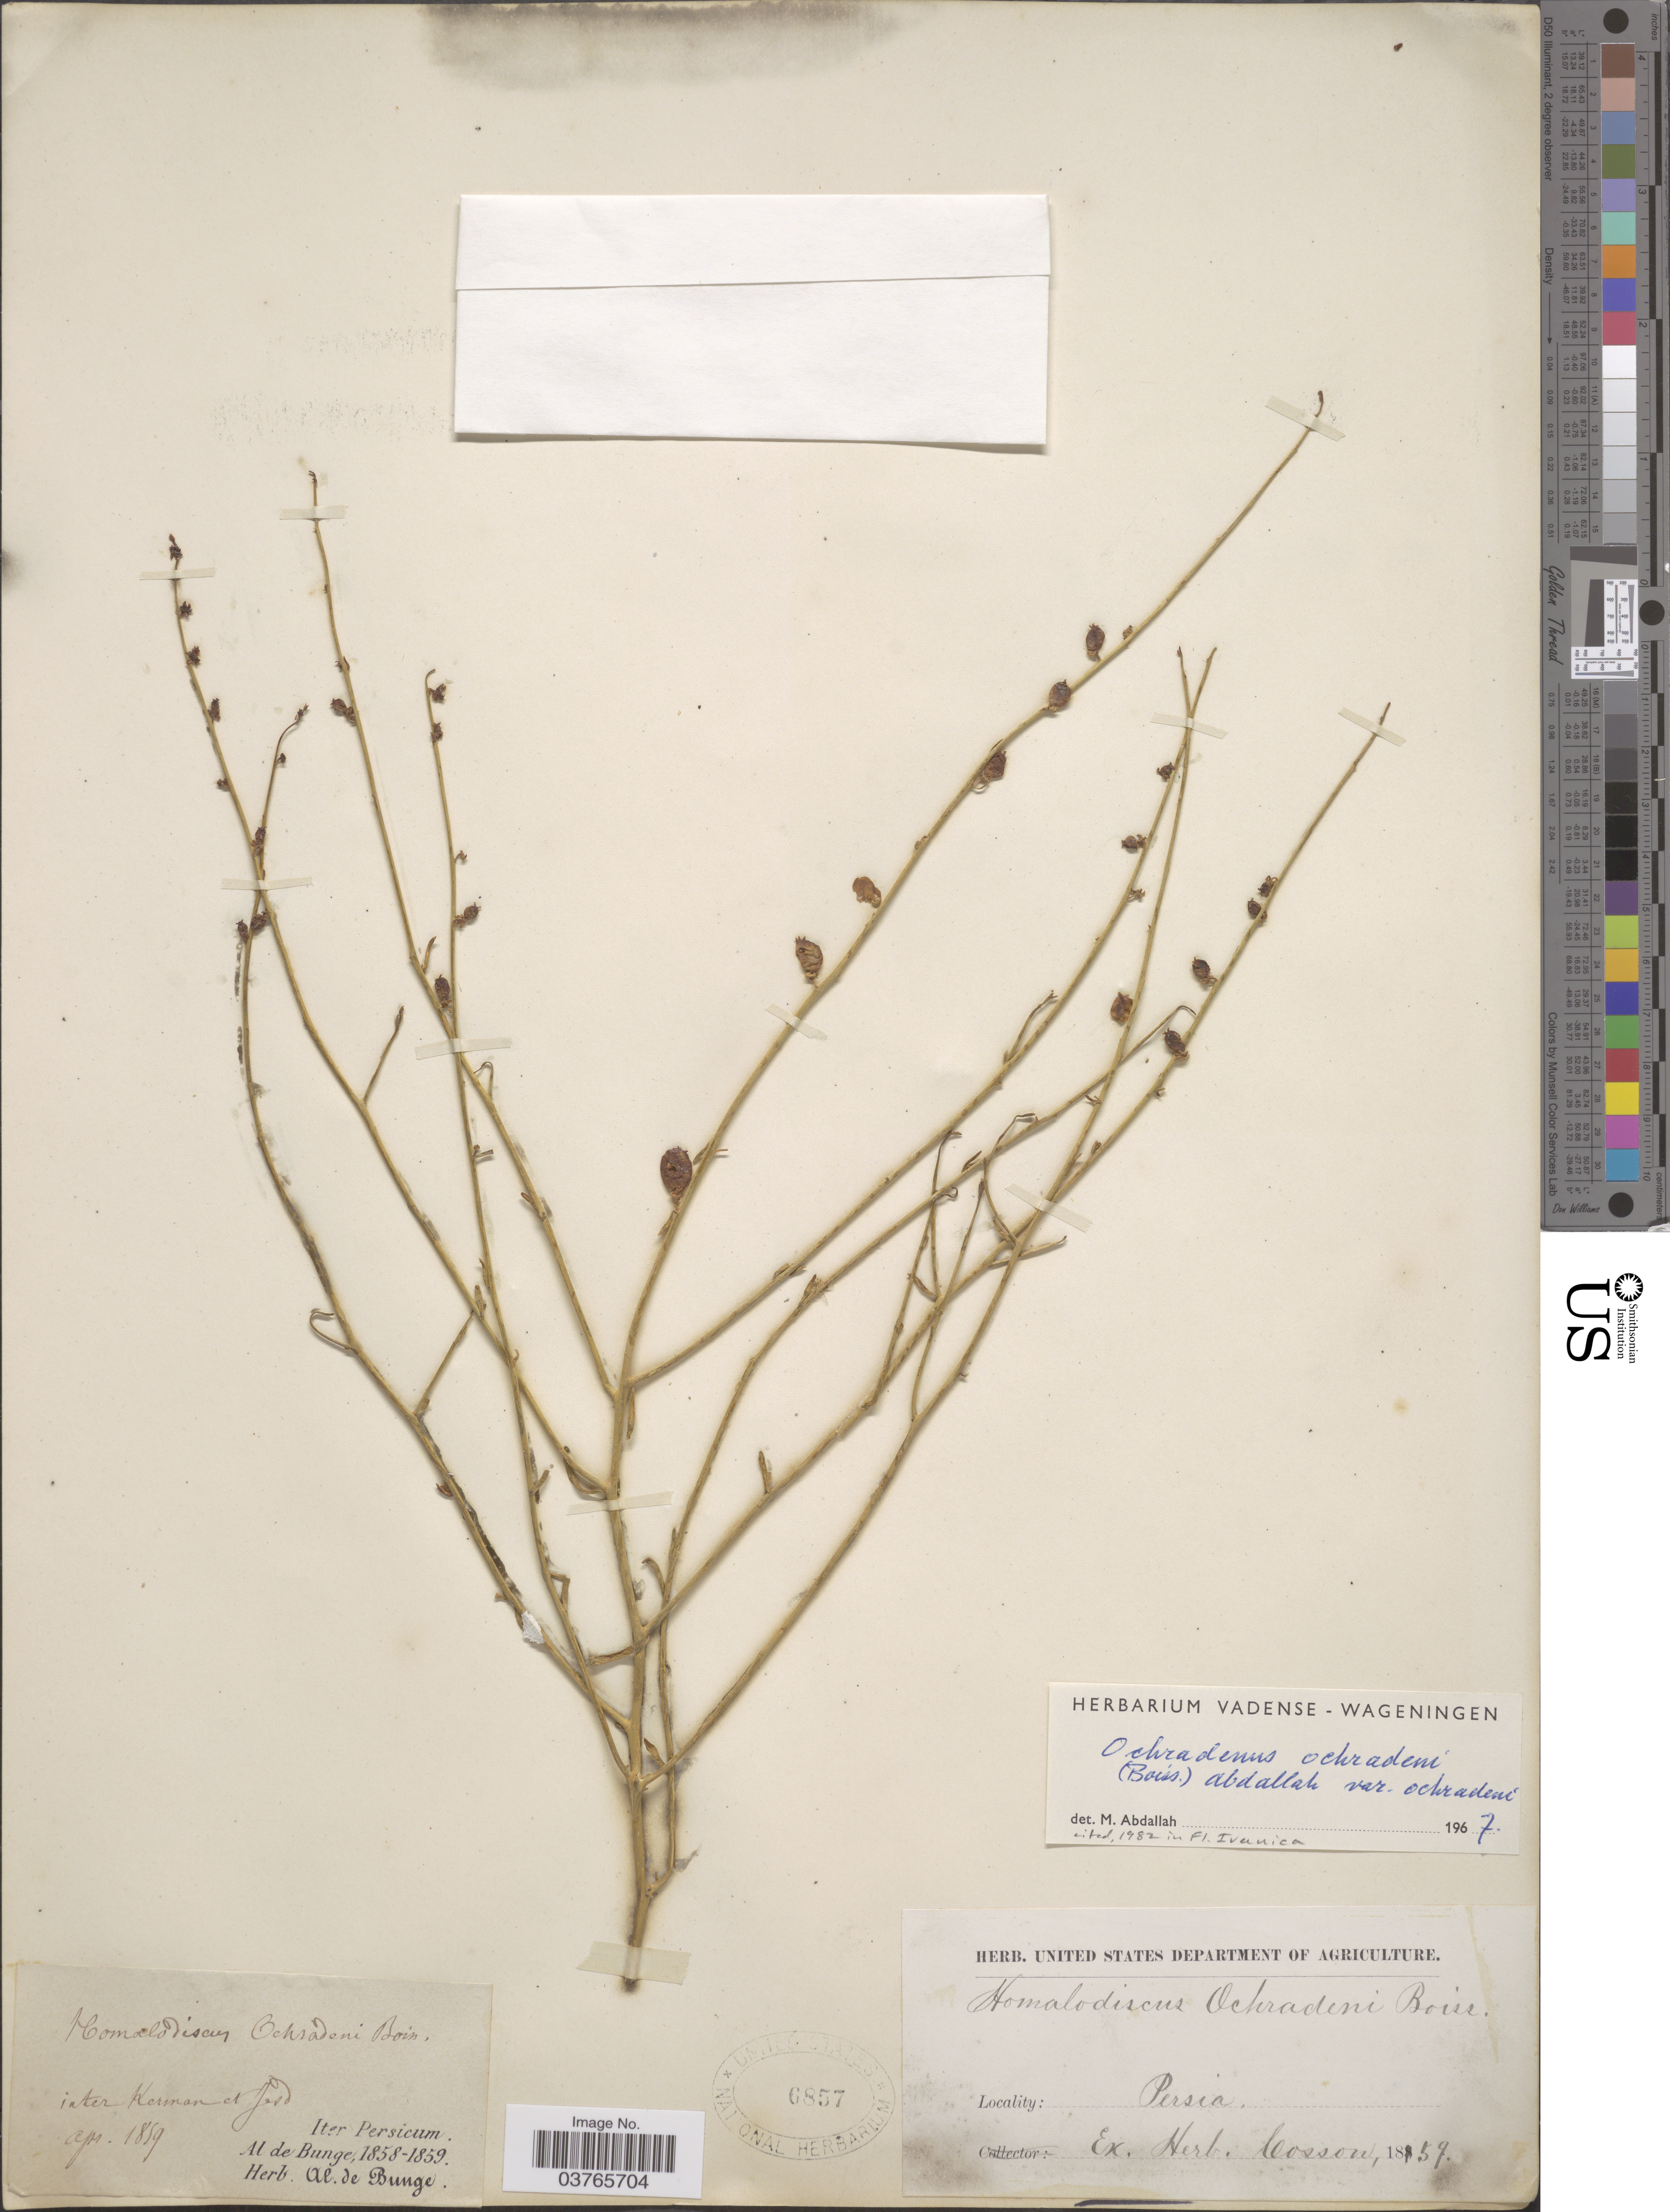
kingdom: Plantae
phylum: Tracheophyta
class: Magnoliopsida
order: Brassicales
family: Resedaceae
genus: Ochradiscus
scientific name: Ochradiscus ochradeni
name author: (Boiss.) S. Blanco & C.E. Wetzel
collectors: A. de Bunge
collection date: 1859-04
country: Iran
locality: Inter Kerman et Jesd. Iter Persicum. Persia.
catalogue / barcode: US 6857